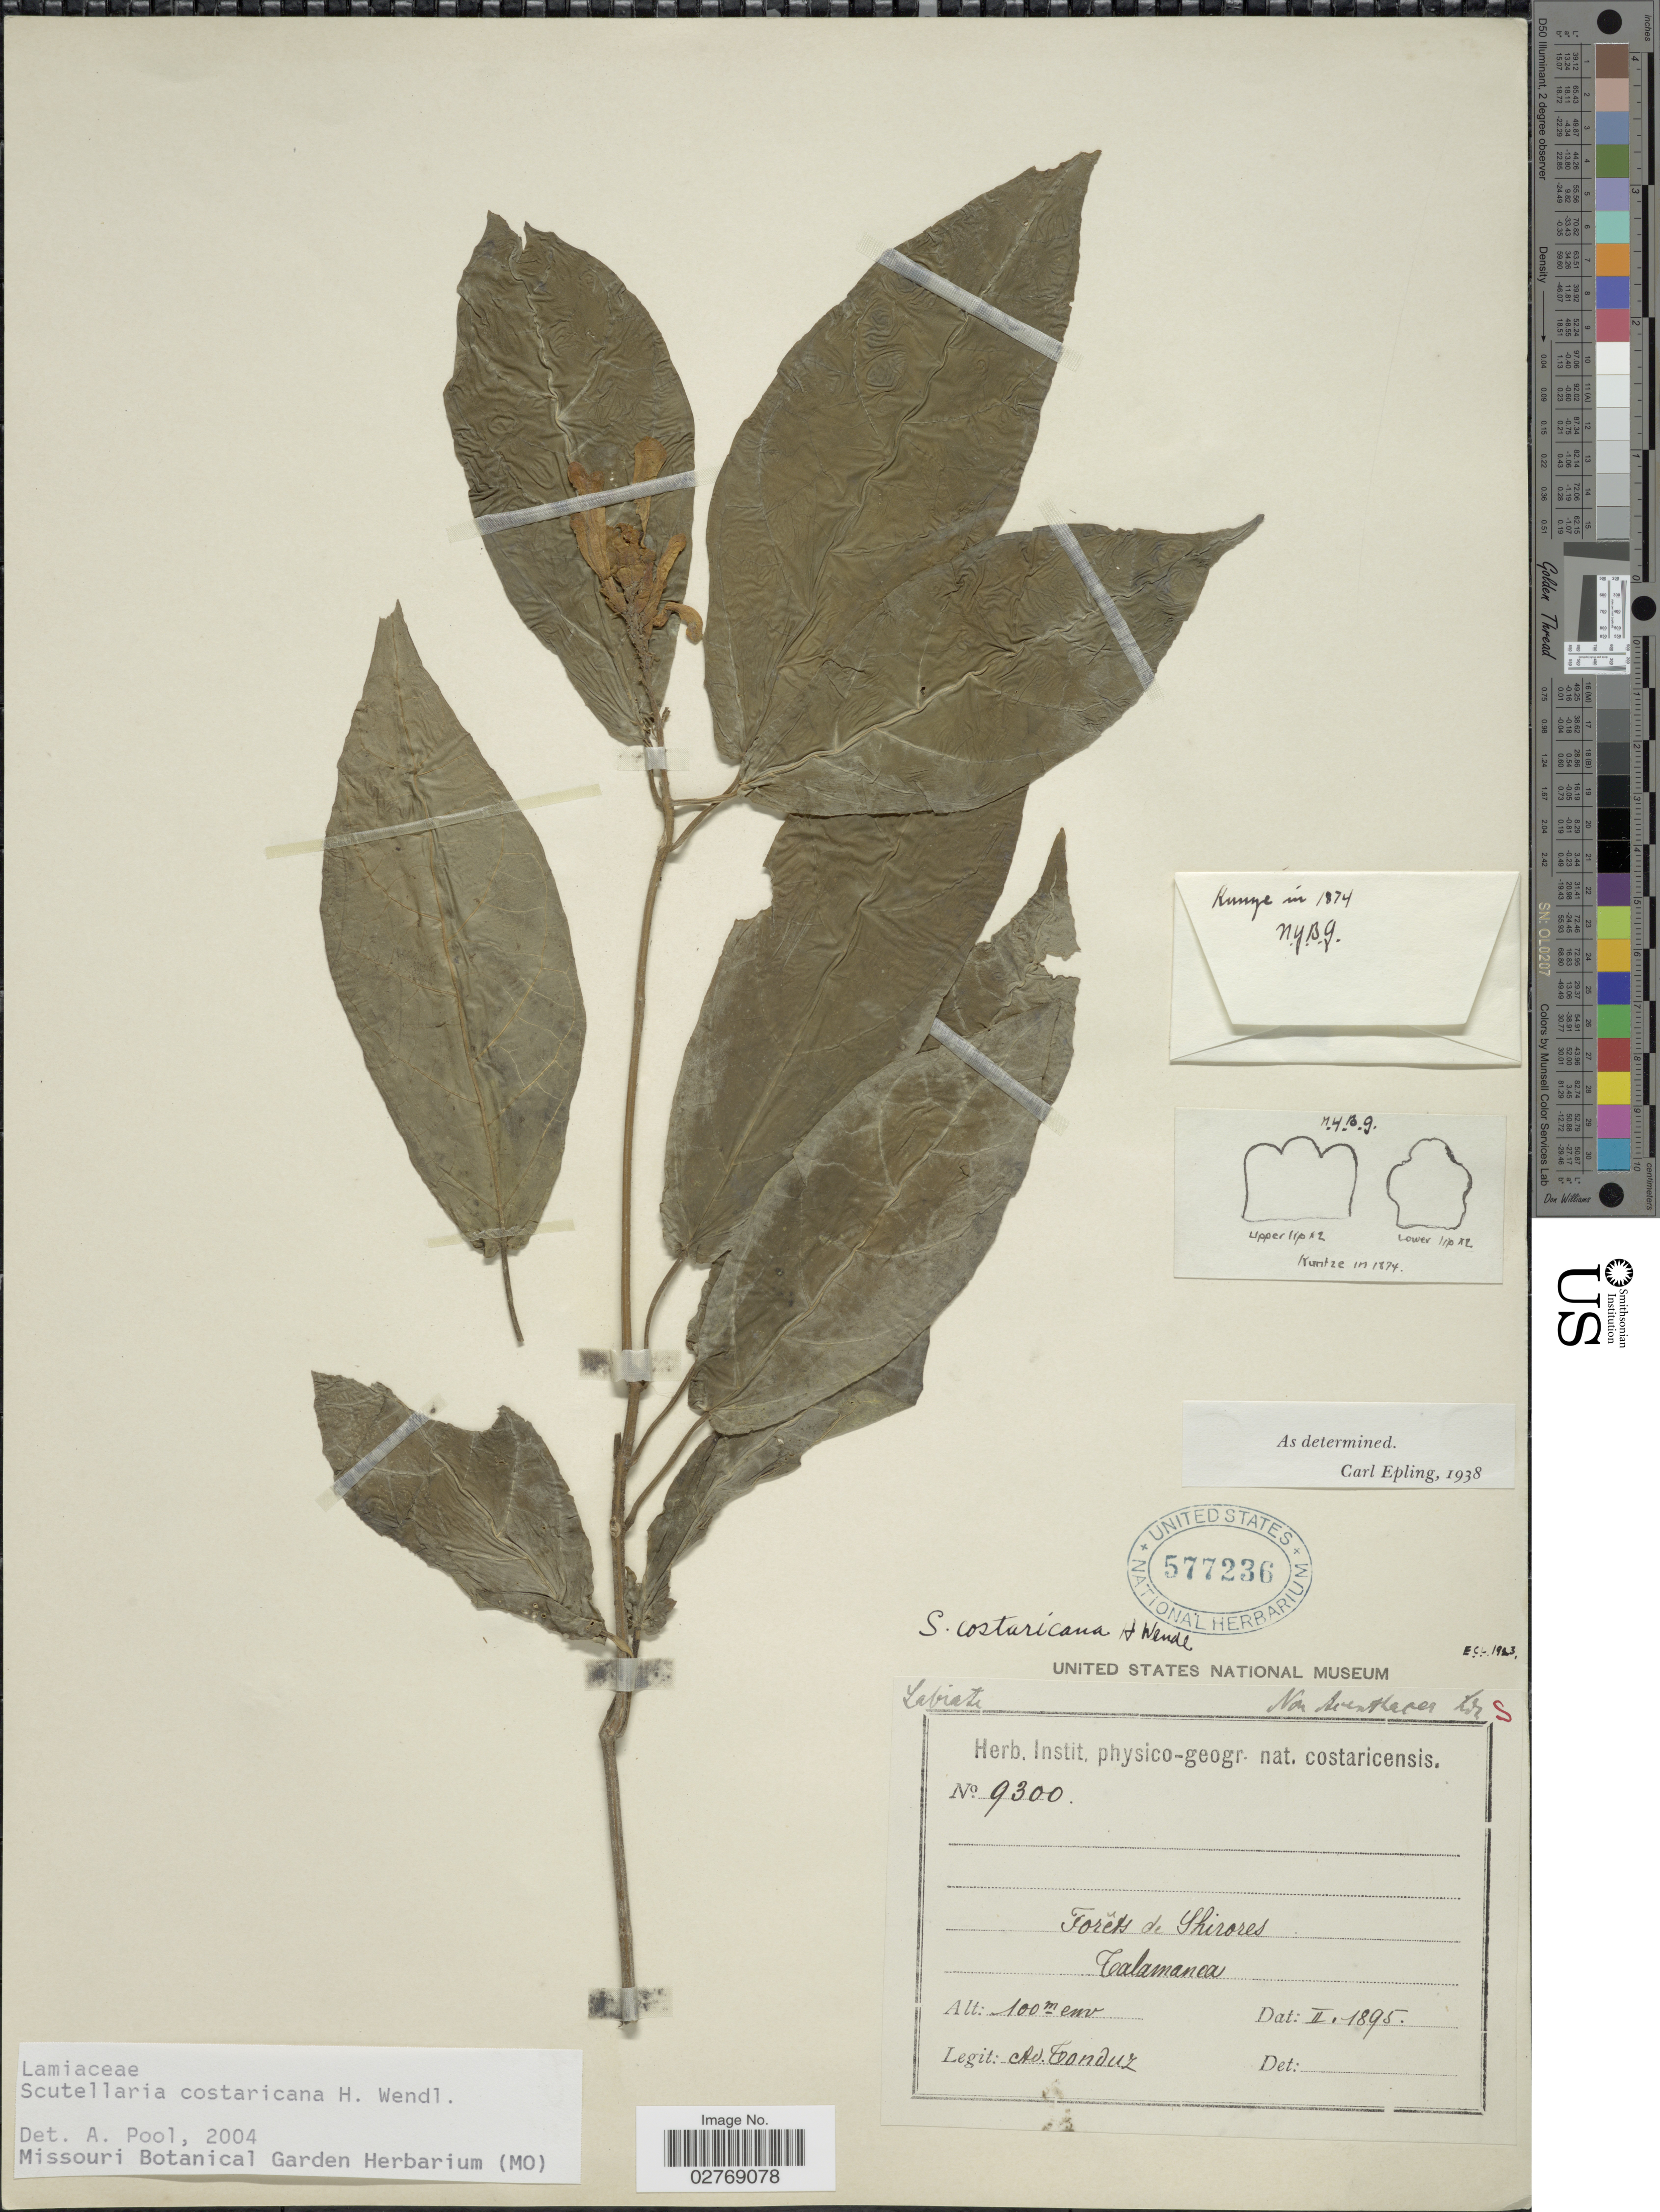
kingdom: Plantae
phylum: Tracheophyta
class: Magnoliopsida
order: Lamiales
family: Lamiaceae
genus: Scutellaria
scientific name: Scutellaria costaricana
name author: H. Wendl.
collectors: A. Tonduz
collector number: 9300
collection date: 1895-02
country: Costa Rica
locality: Forêts de Shirores [Shiroles], Talamanca.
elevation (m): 100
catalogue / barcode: US 577236